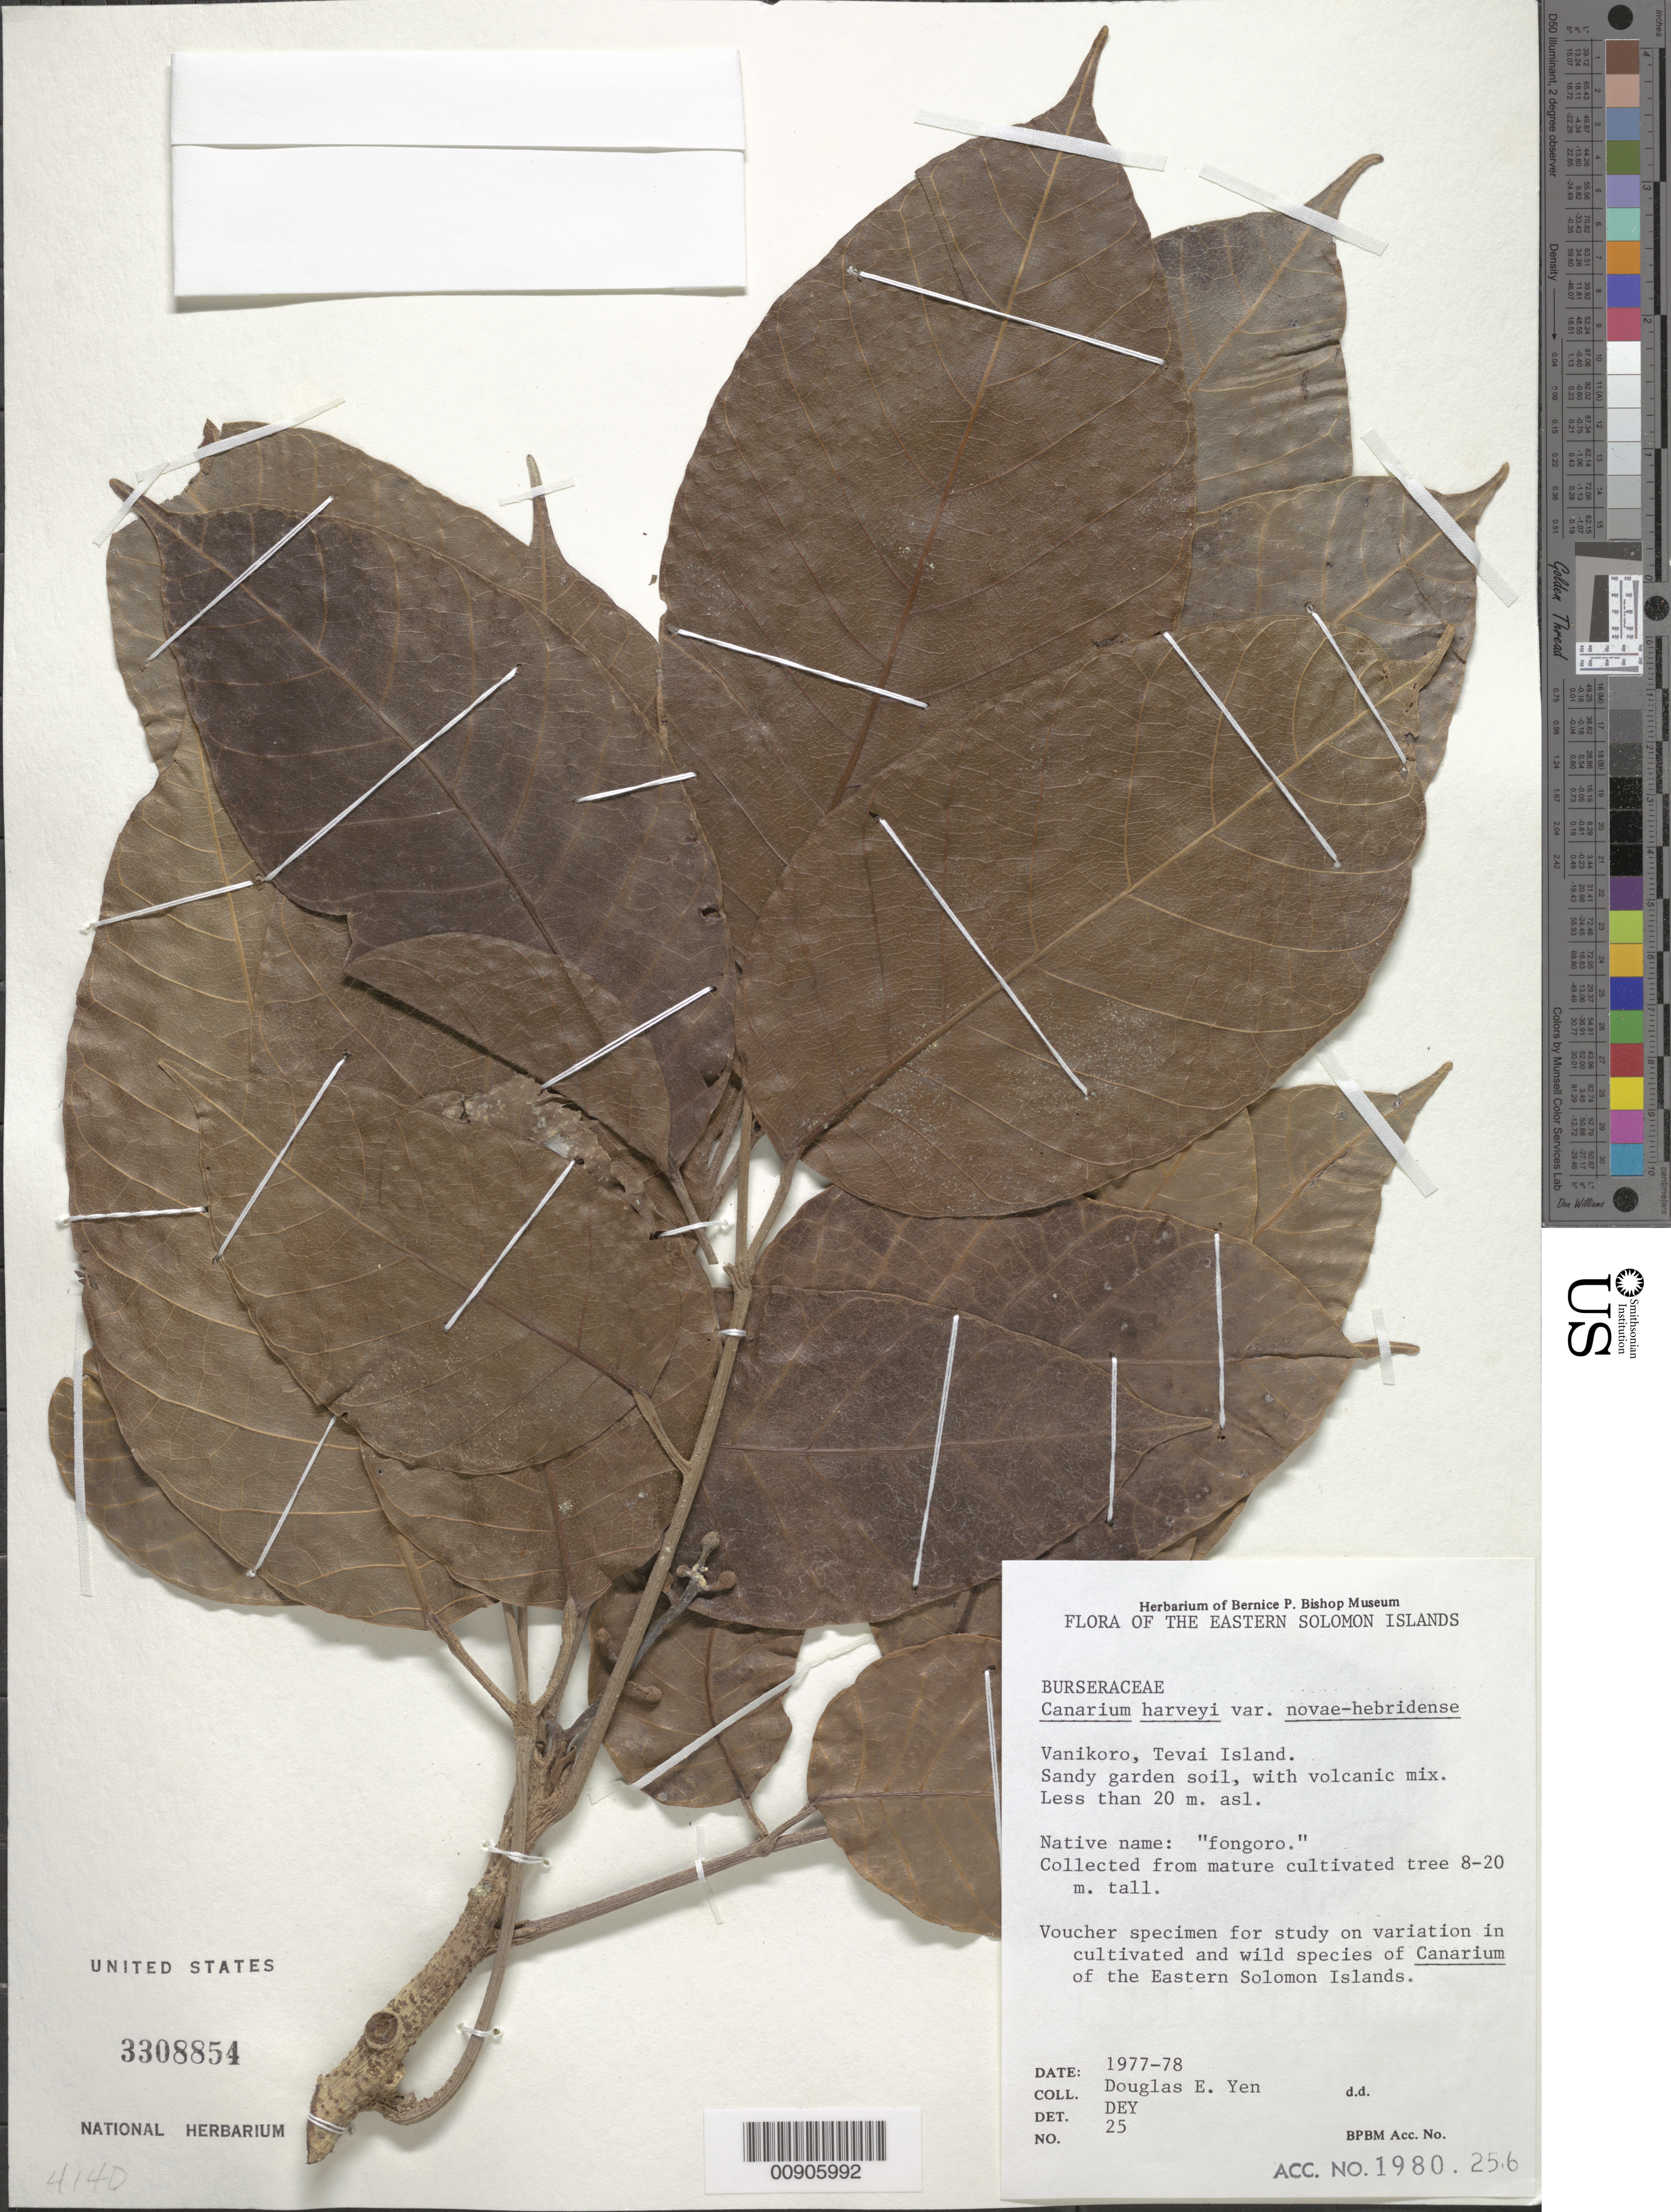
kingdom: Plantae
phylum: Tracheophyta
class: Magnoliopsida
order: Sapindales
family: Burseraceae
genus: Canarium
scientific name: Canarium harveyi var. novae-hebridense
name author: Leenh.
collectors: D. Yen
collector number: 25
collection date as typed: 1977 to 1978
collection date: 1977/1978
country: Solomon Islands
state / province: Temotu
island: Te Anu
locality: Eastern Solomon Islands, Vanikoro. Tevai I. [ = Te Anu]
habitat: Sandy garden soil, with volcanic mix.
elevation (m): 20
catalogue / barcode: US 3308854